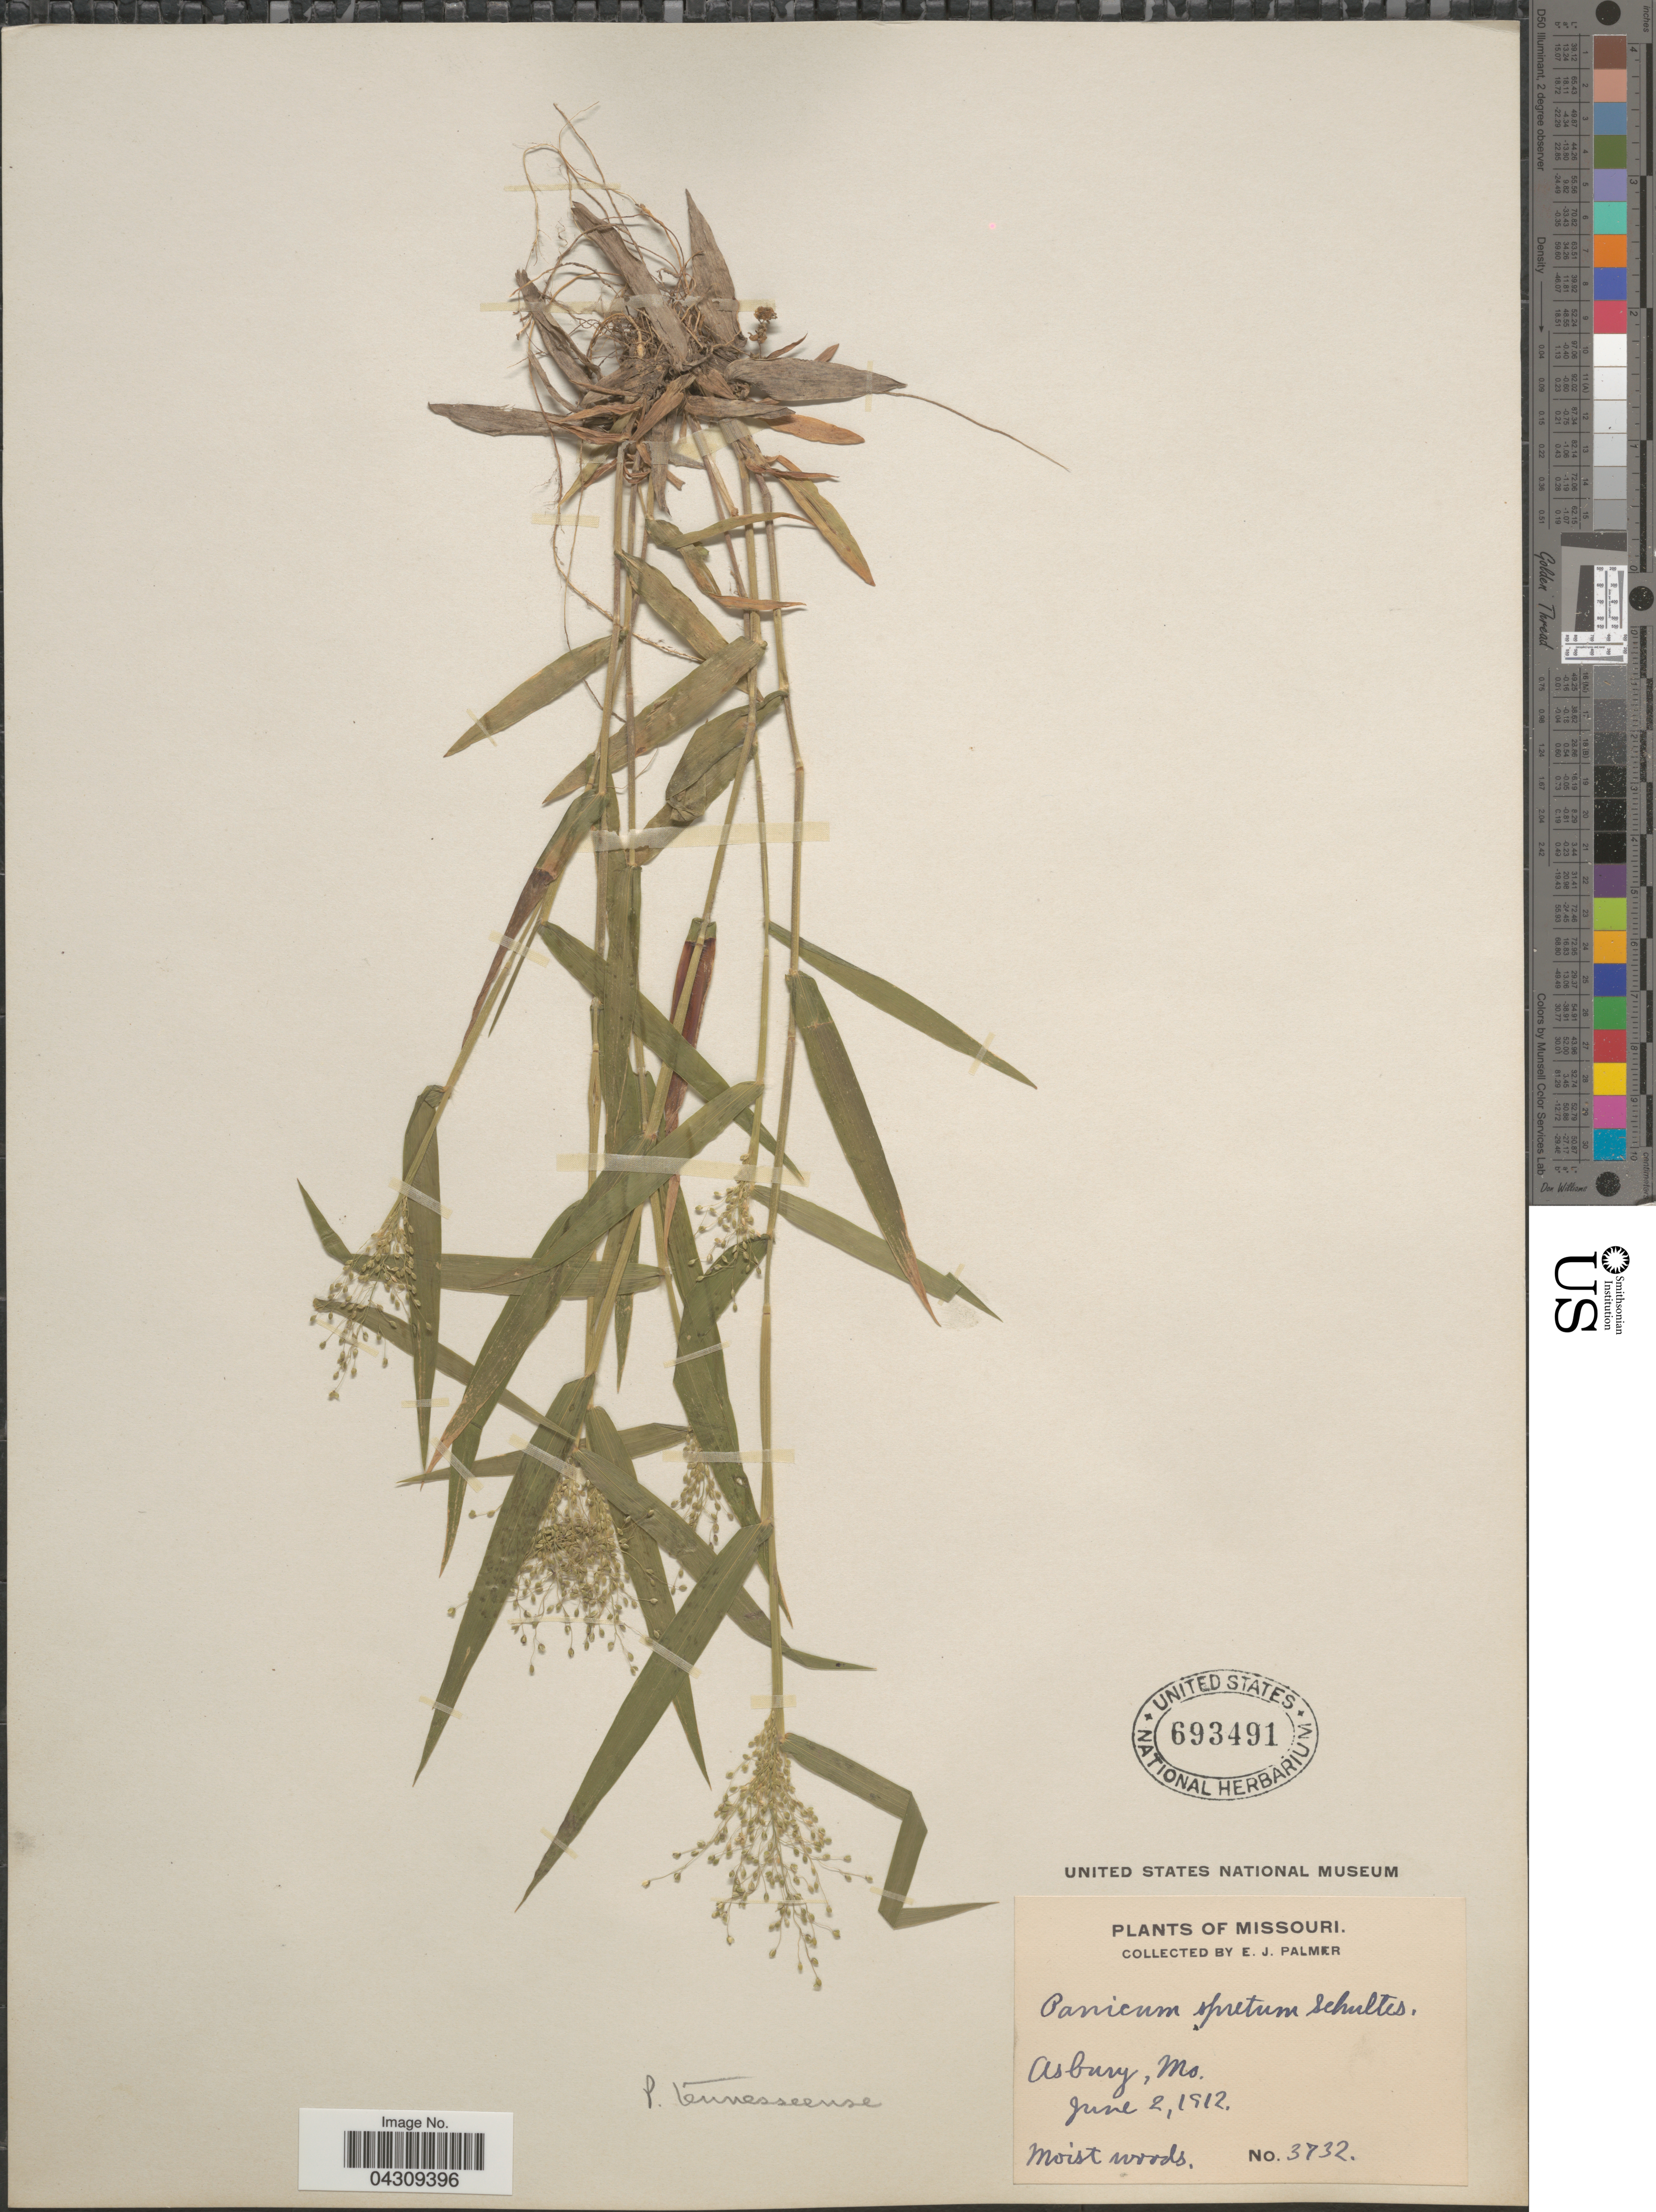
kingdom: Plantae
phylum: Tracheophyta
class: Liliopsida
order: Poales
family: Poaceae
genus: Dichanthelium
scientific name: Dichanthelium acuminatum var. acuminatum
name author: (Sw.) Gould & C.A. Clark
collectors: E. J. Palmer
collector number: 3732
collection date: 1912-06-02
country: United States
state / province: Missouri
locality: Asbury, Moist woods.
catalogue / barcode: US 693491